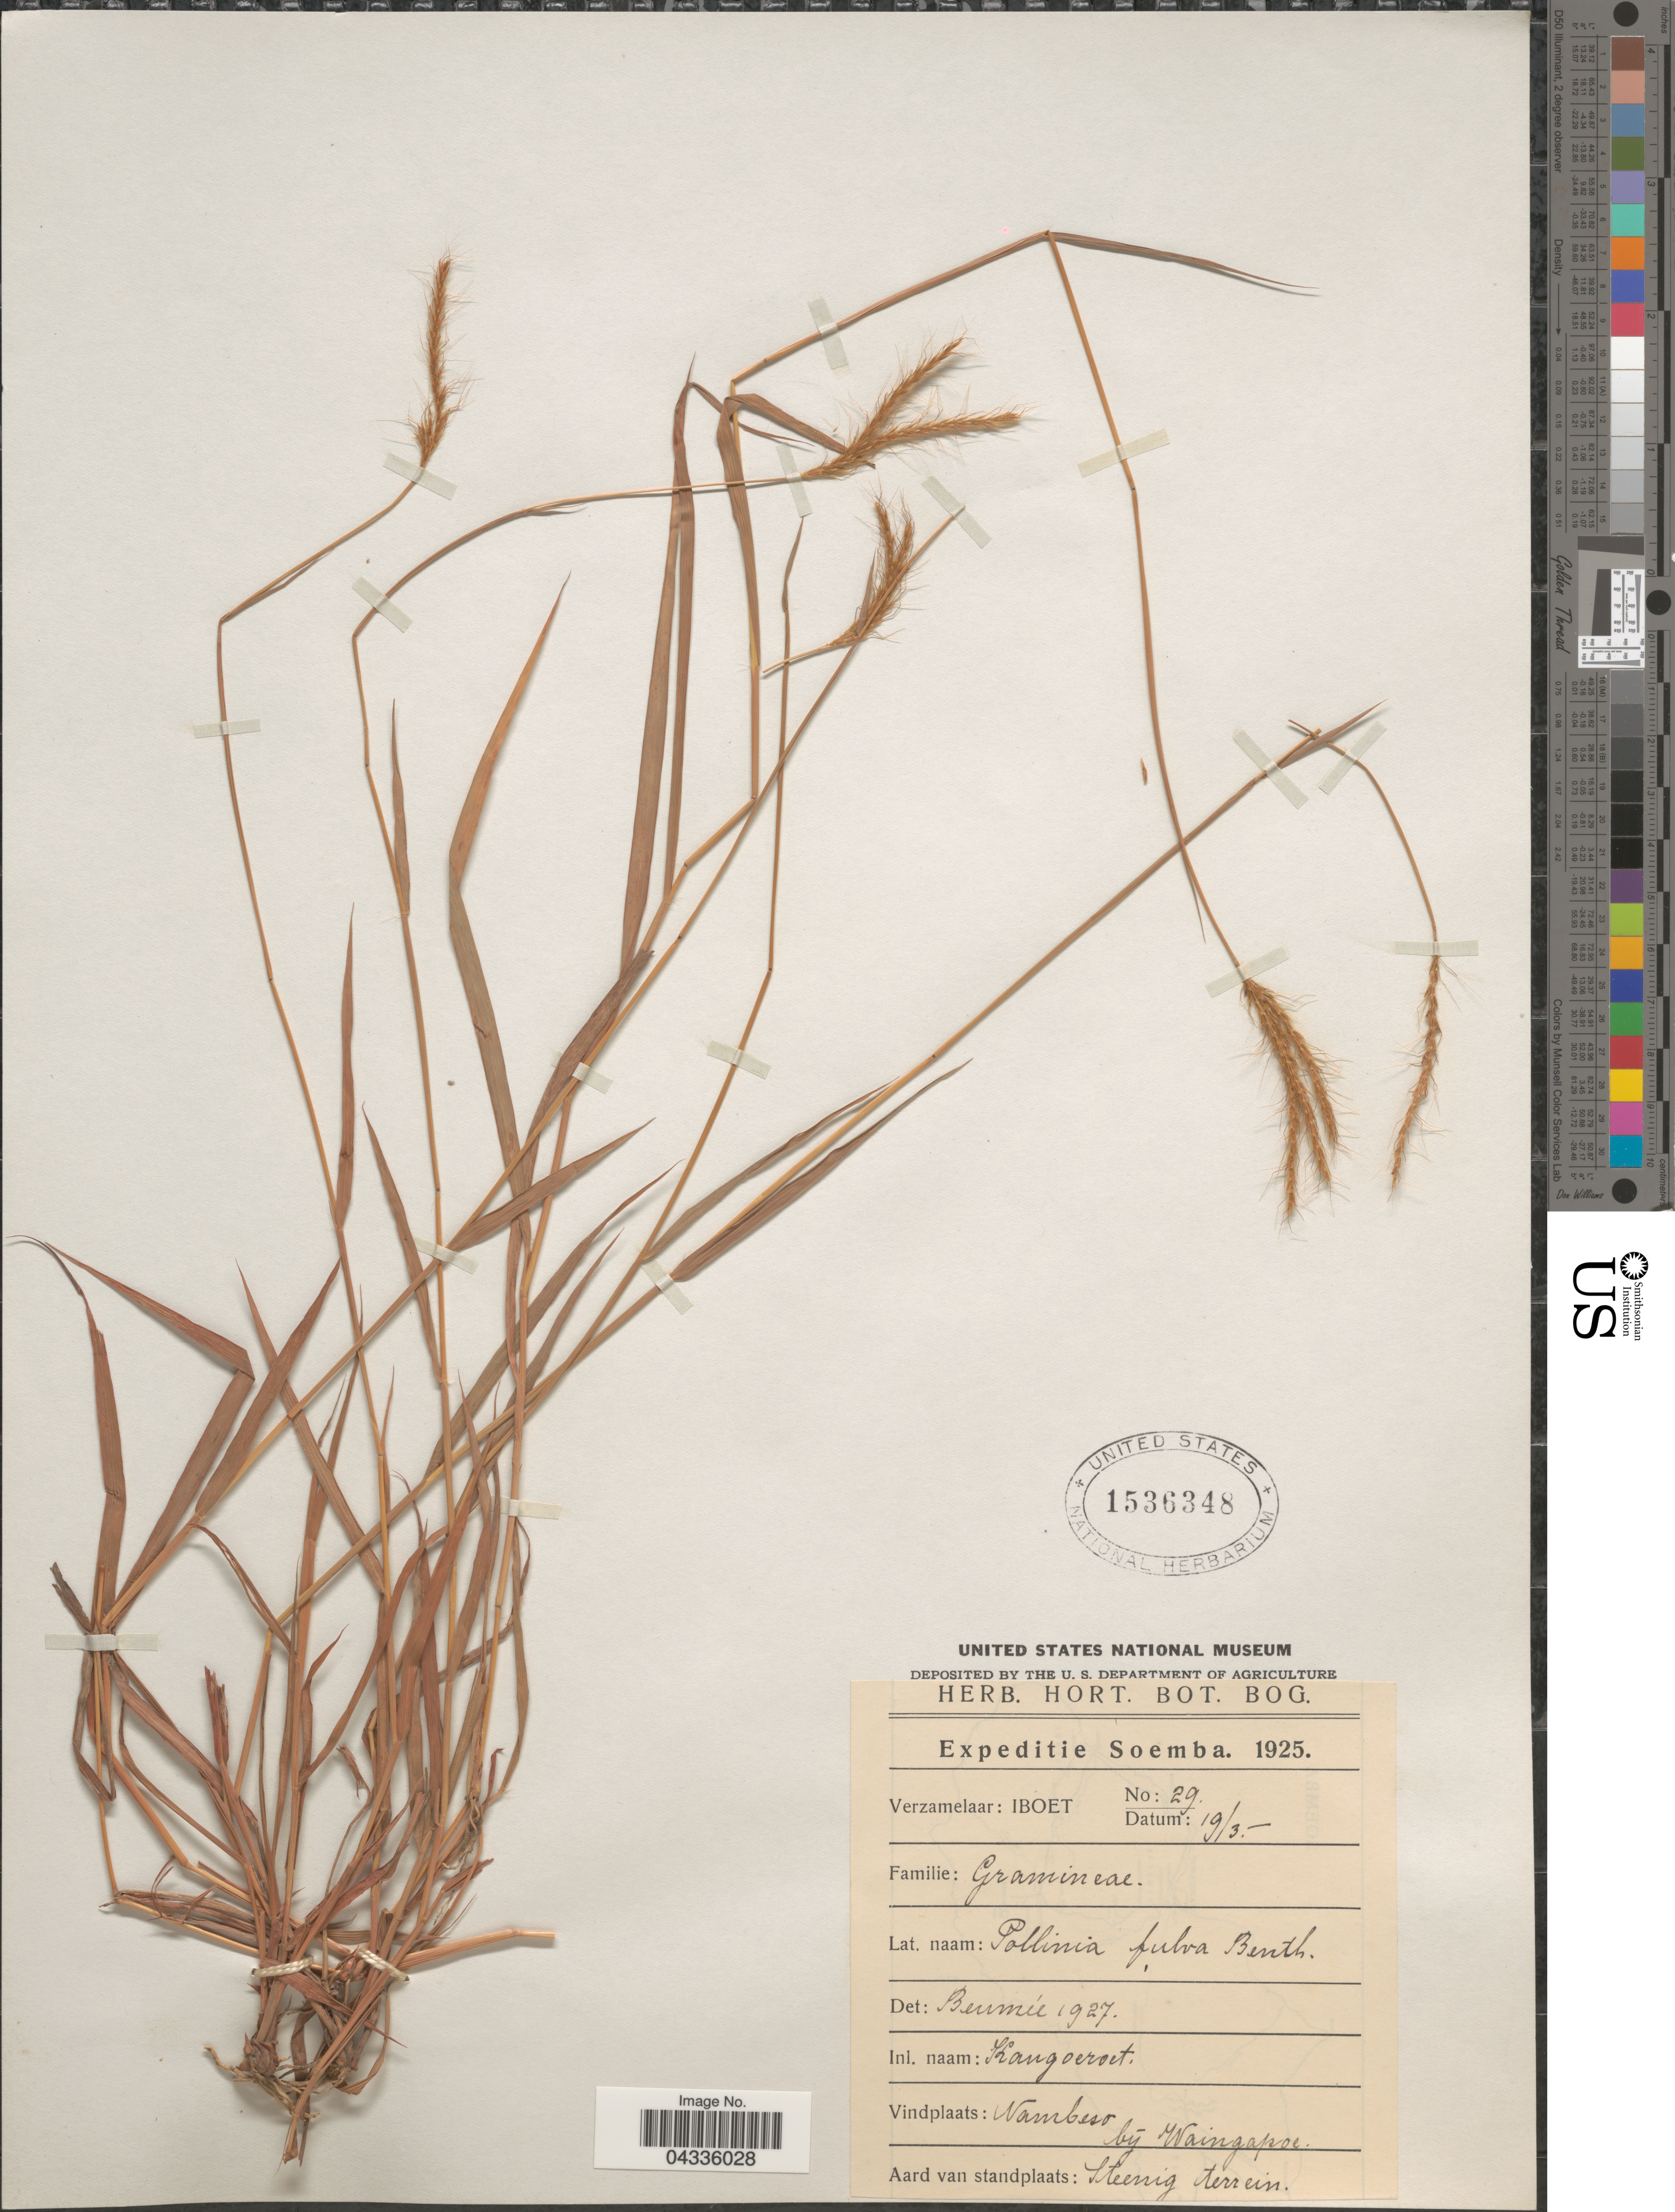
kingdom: Plantae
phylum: Tracheophyta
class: Liliopsida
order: Poales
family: Poaceae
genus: Eulalia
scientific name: Eulalia sp.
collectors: -. Iboet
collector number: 29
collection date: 1925-05-19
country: Indonesia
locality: Expeditie Soemba 1925. Nambeso bij Waingapoe.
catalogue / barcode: US 1536348